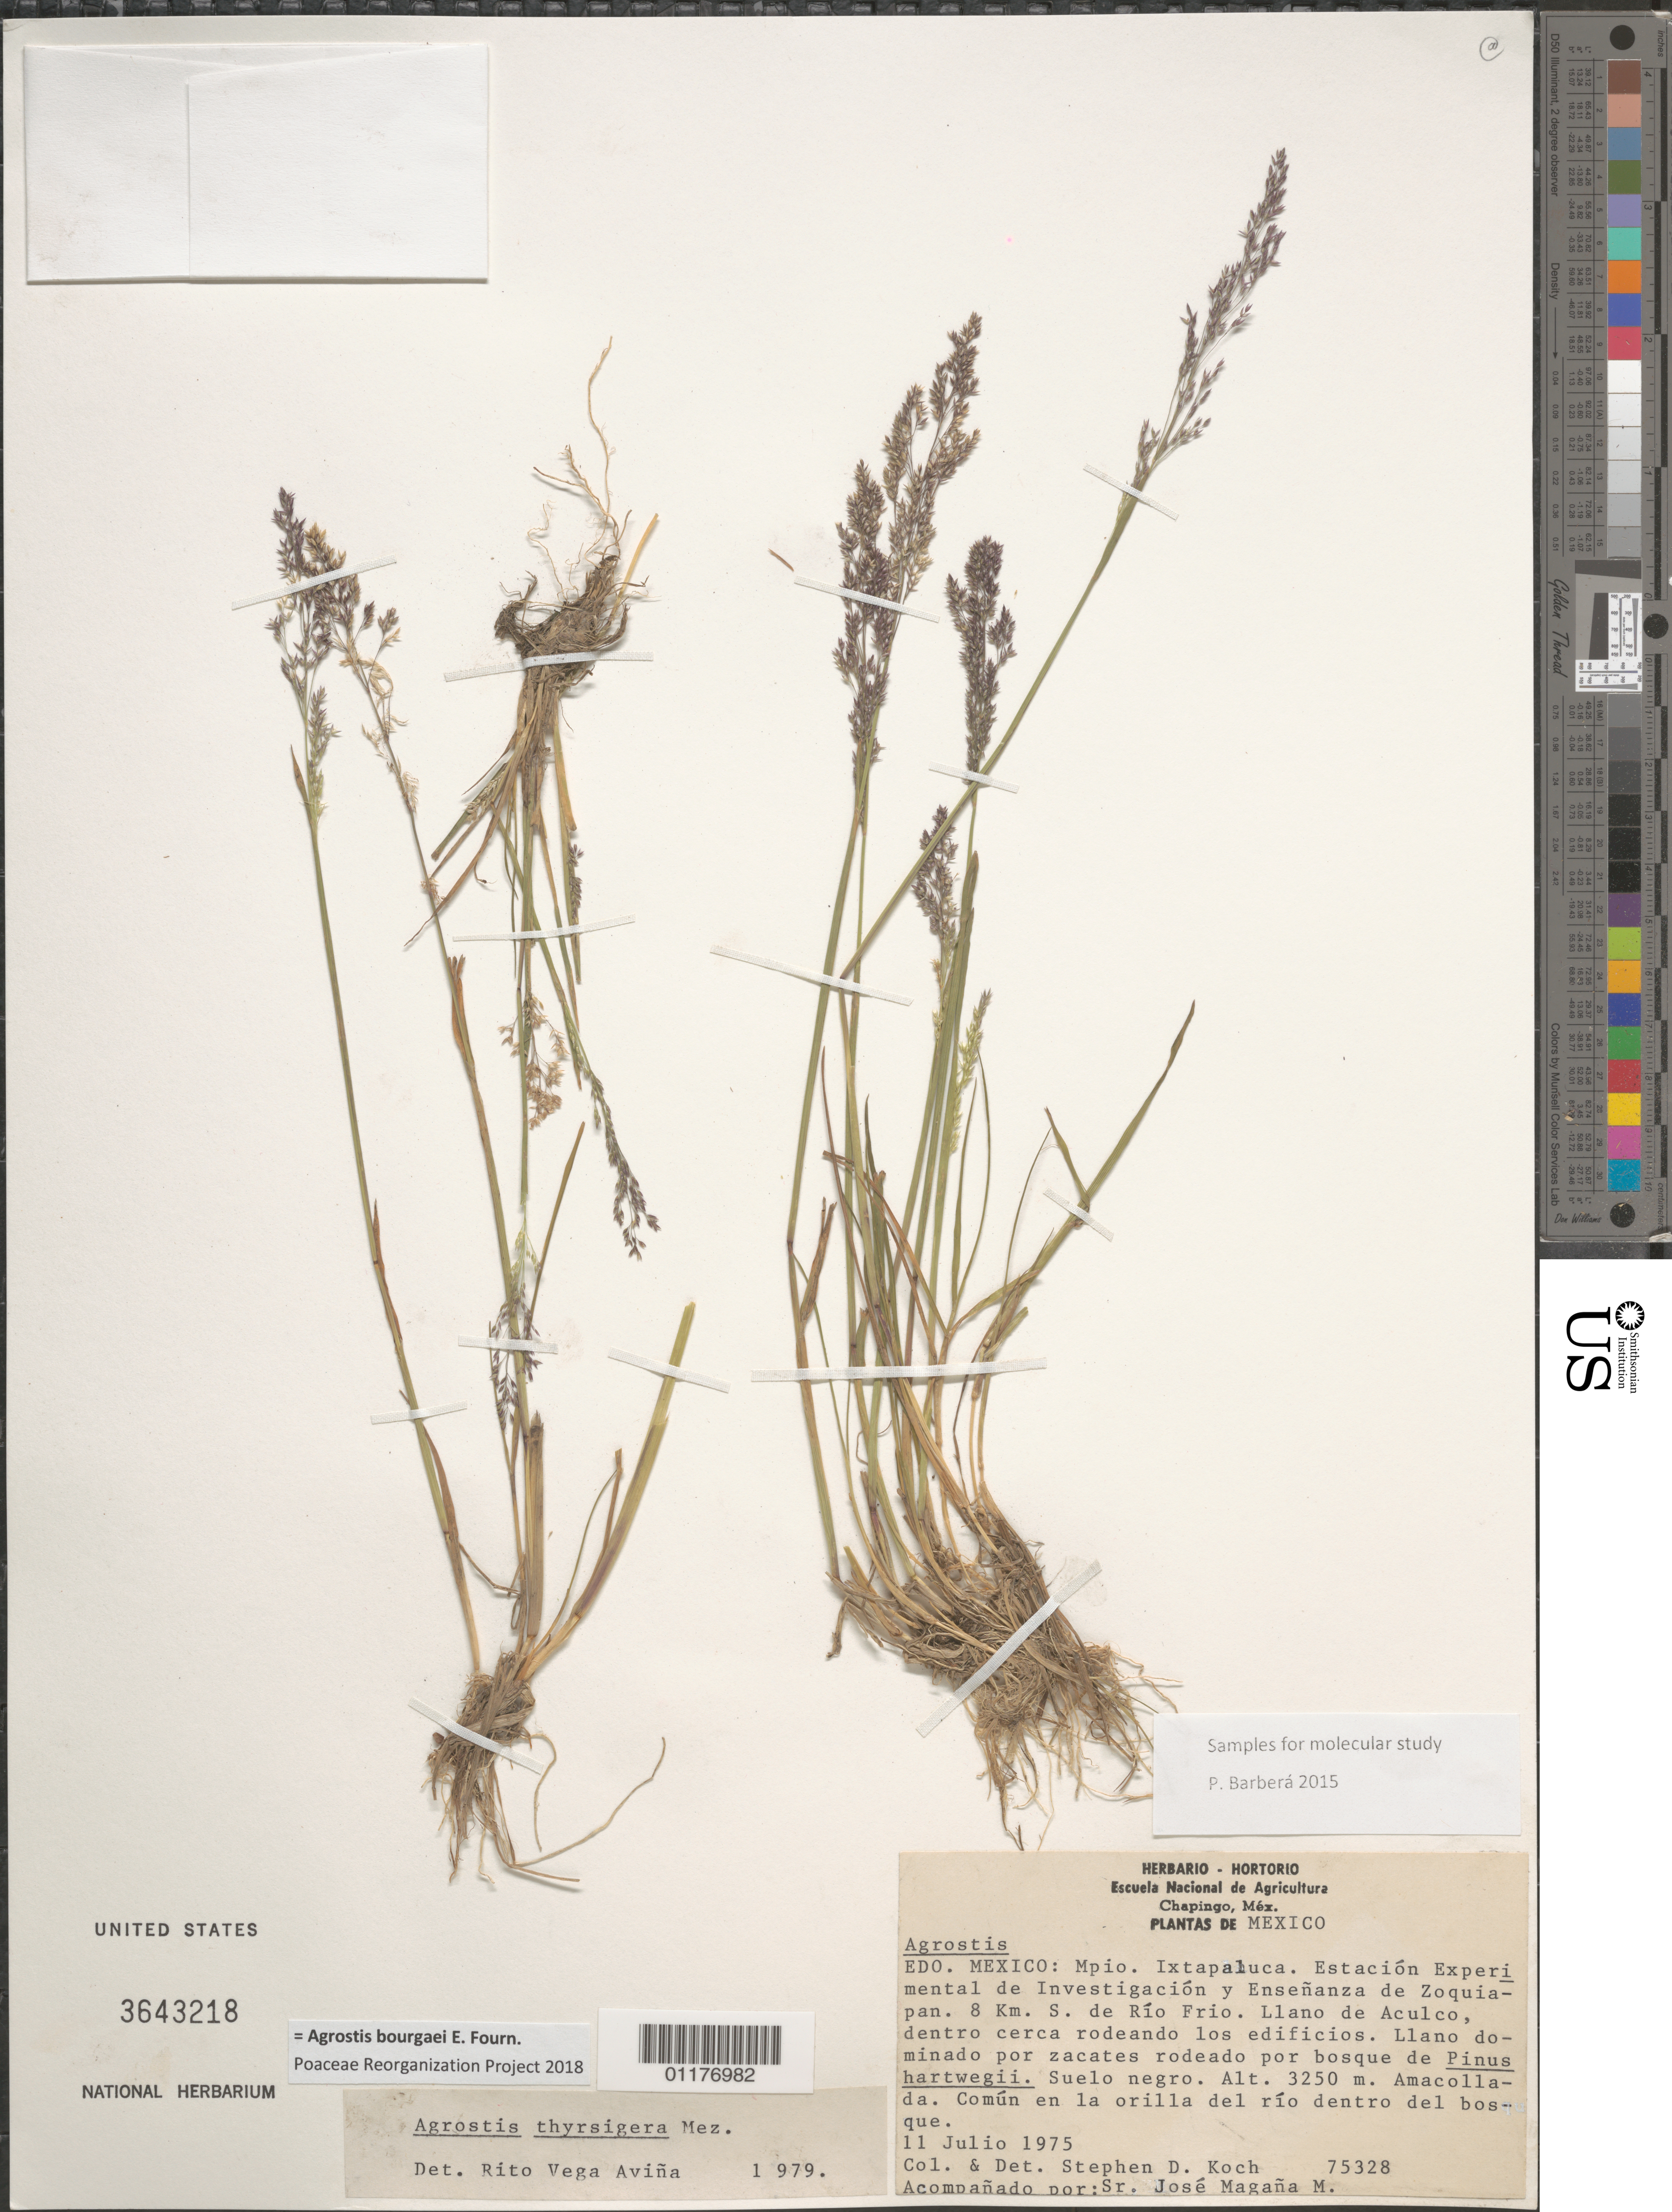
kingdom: Plantae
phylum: Tracheophyta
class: Liliopsida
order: Poales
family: Poaceae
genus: Agrostis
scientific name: Agrostis bourgaei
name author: E. Fourn.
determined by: Poaceae Reorganization Project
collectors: S. D. Koch & J. L. Magaña M.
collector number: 75328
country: Mexico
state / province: México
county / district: Ixtapaluca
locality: Estacion Experimental de Investigacion and Ensennza de Zoquiapan, S of Rio Frio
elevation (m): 3250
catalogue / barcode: US 3643218